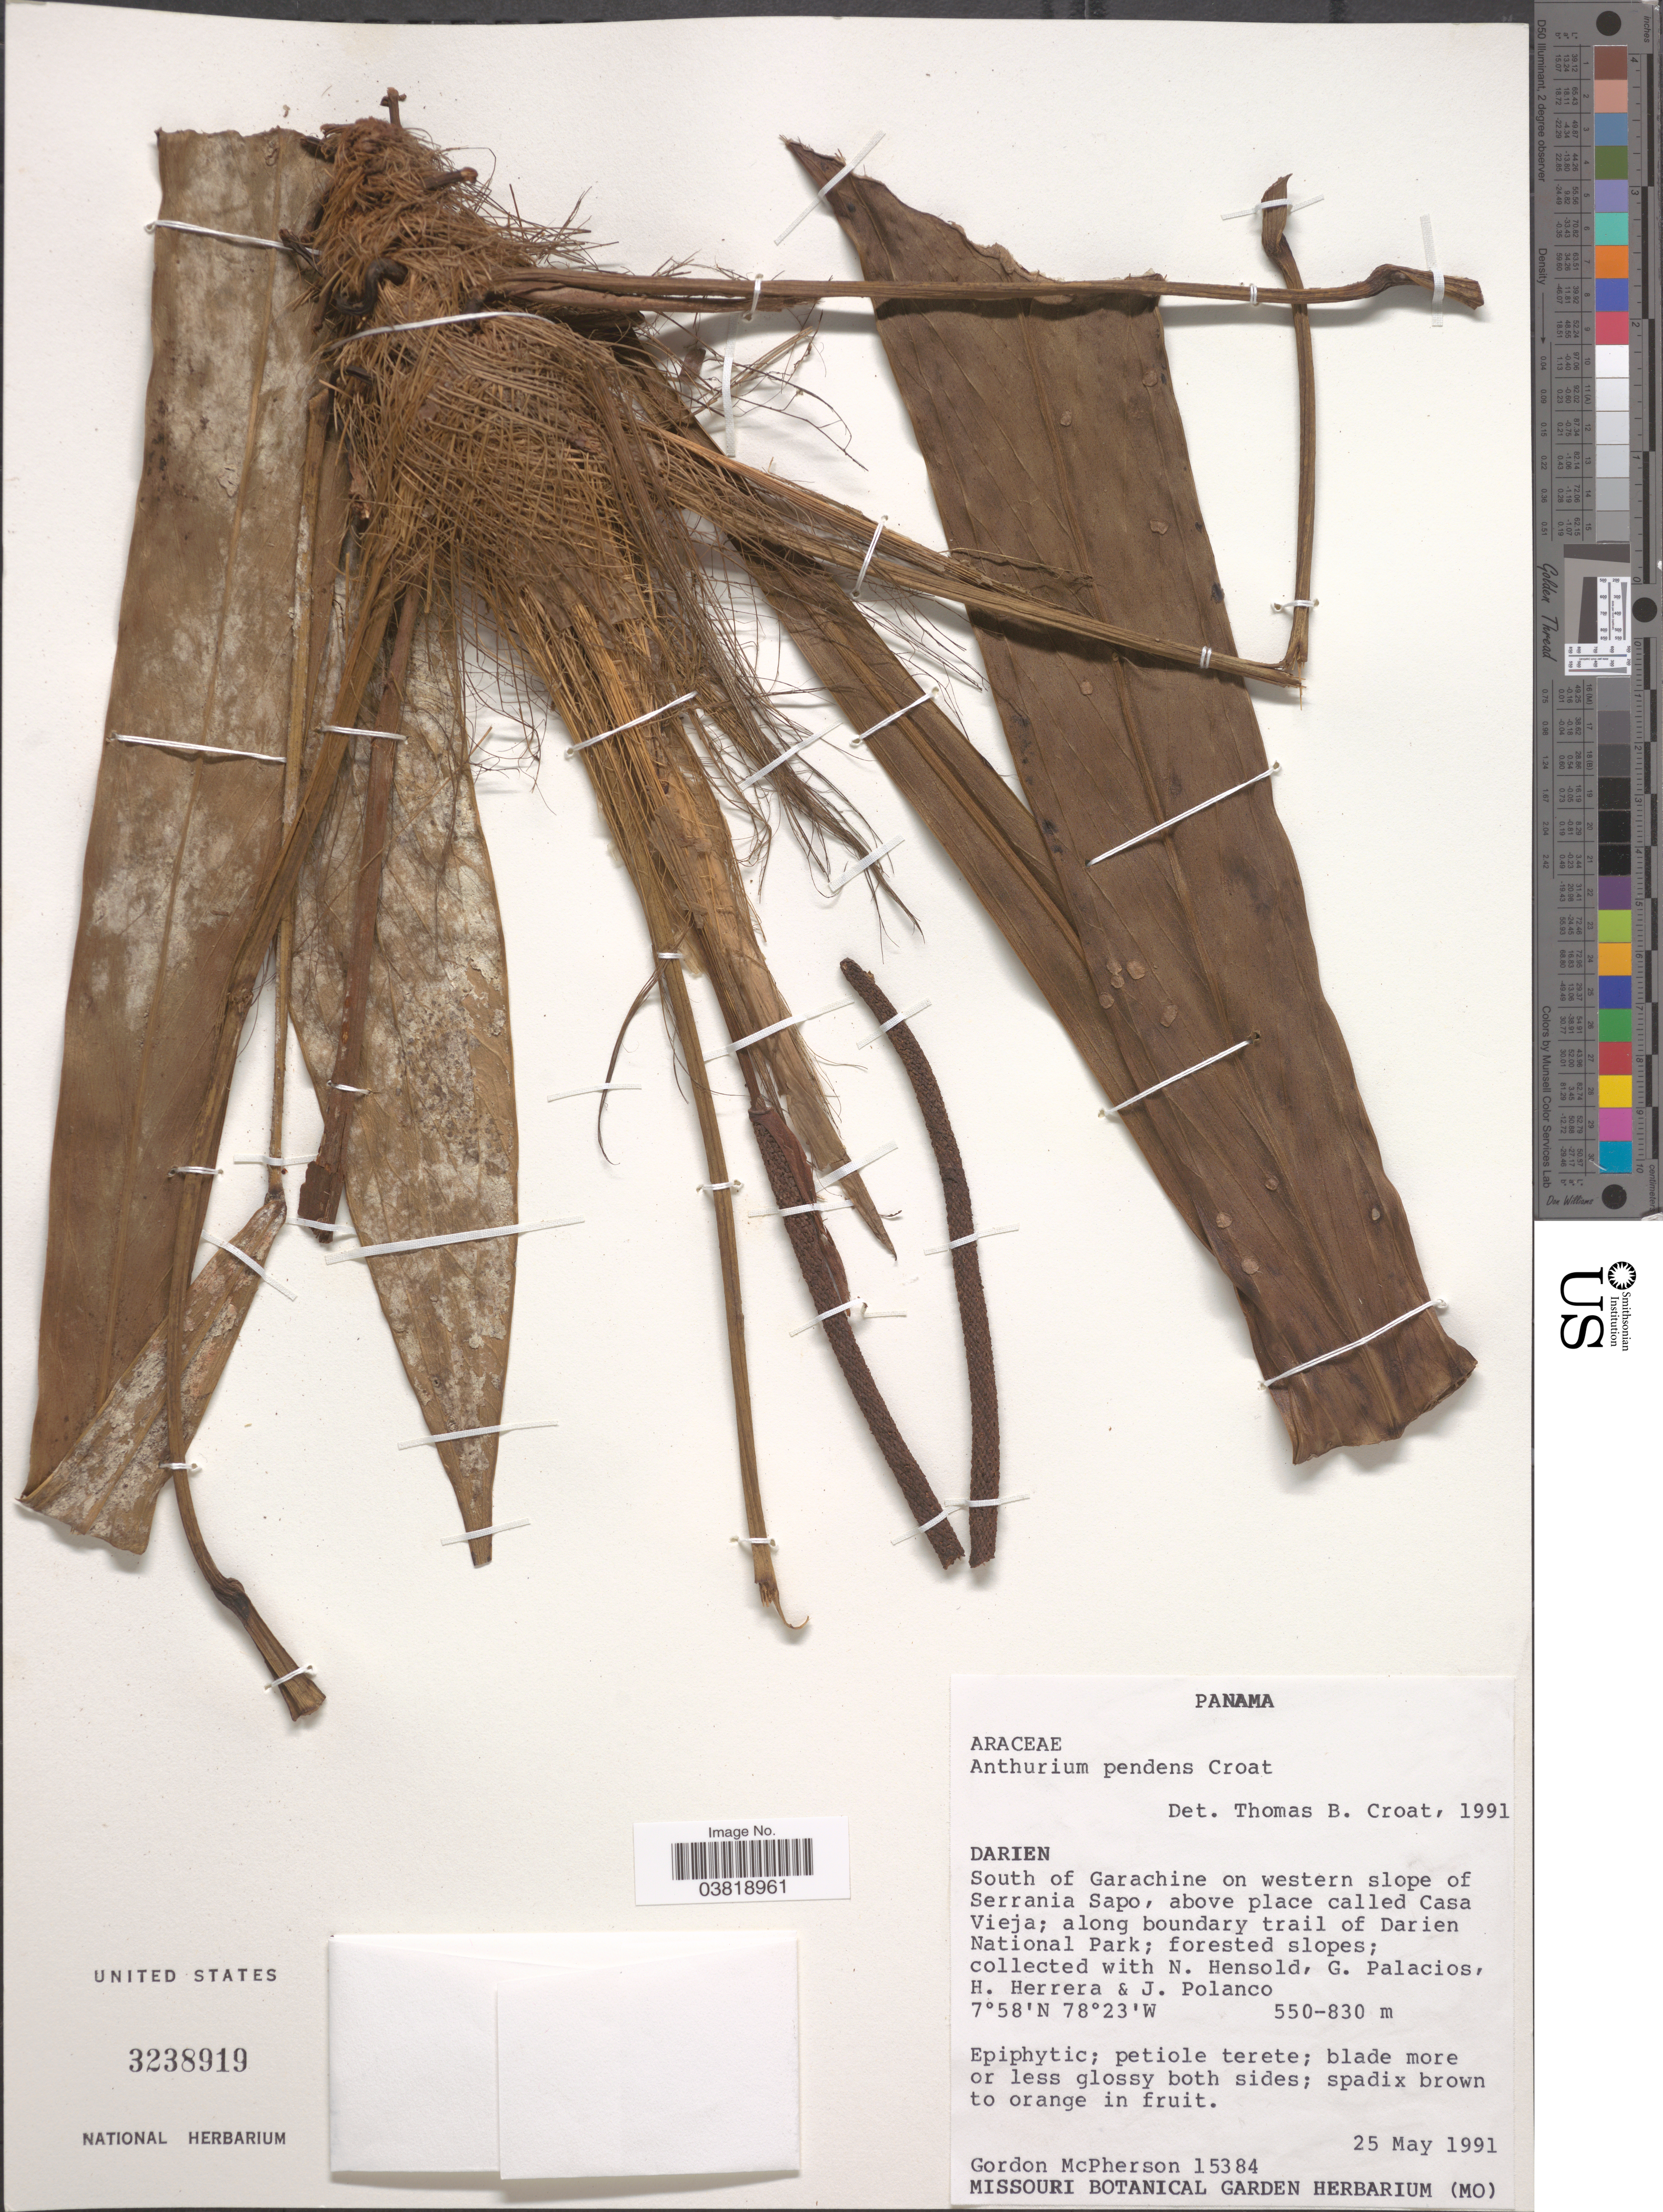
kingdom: Plantae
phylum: Tracheophyta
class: Liliopsida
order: Alismatales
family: Araceae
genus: Anthurium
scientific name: Anthurium pendens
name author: Croat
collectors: G. McPherson, N. Hensold, G. Palacios, H. Herrera & J. Polanco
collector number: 15384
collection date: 1991-05-25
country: Panama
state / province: Darien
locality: South of Garachine on western slope of Serrania Sapo, above place called Casa Vieja; along boundary trail of Darien National Park.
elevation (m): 550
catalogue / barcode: US 3238919